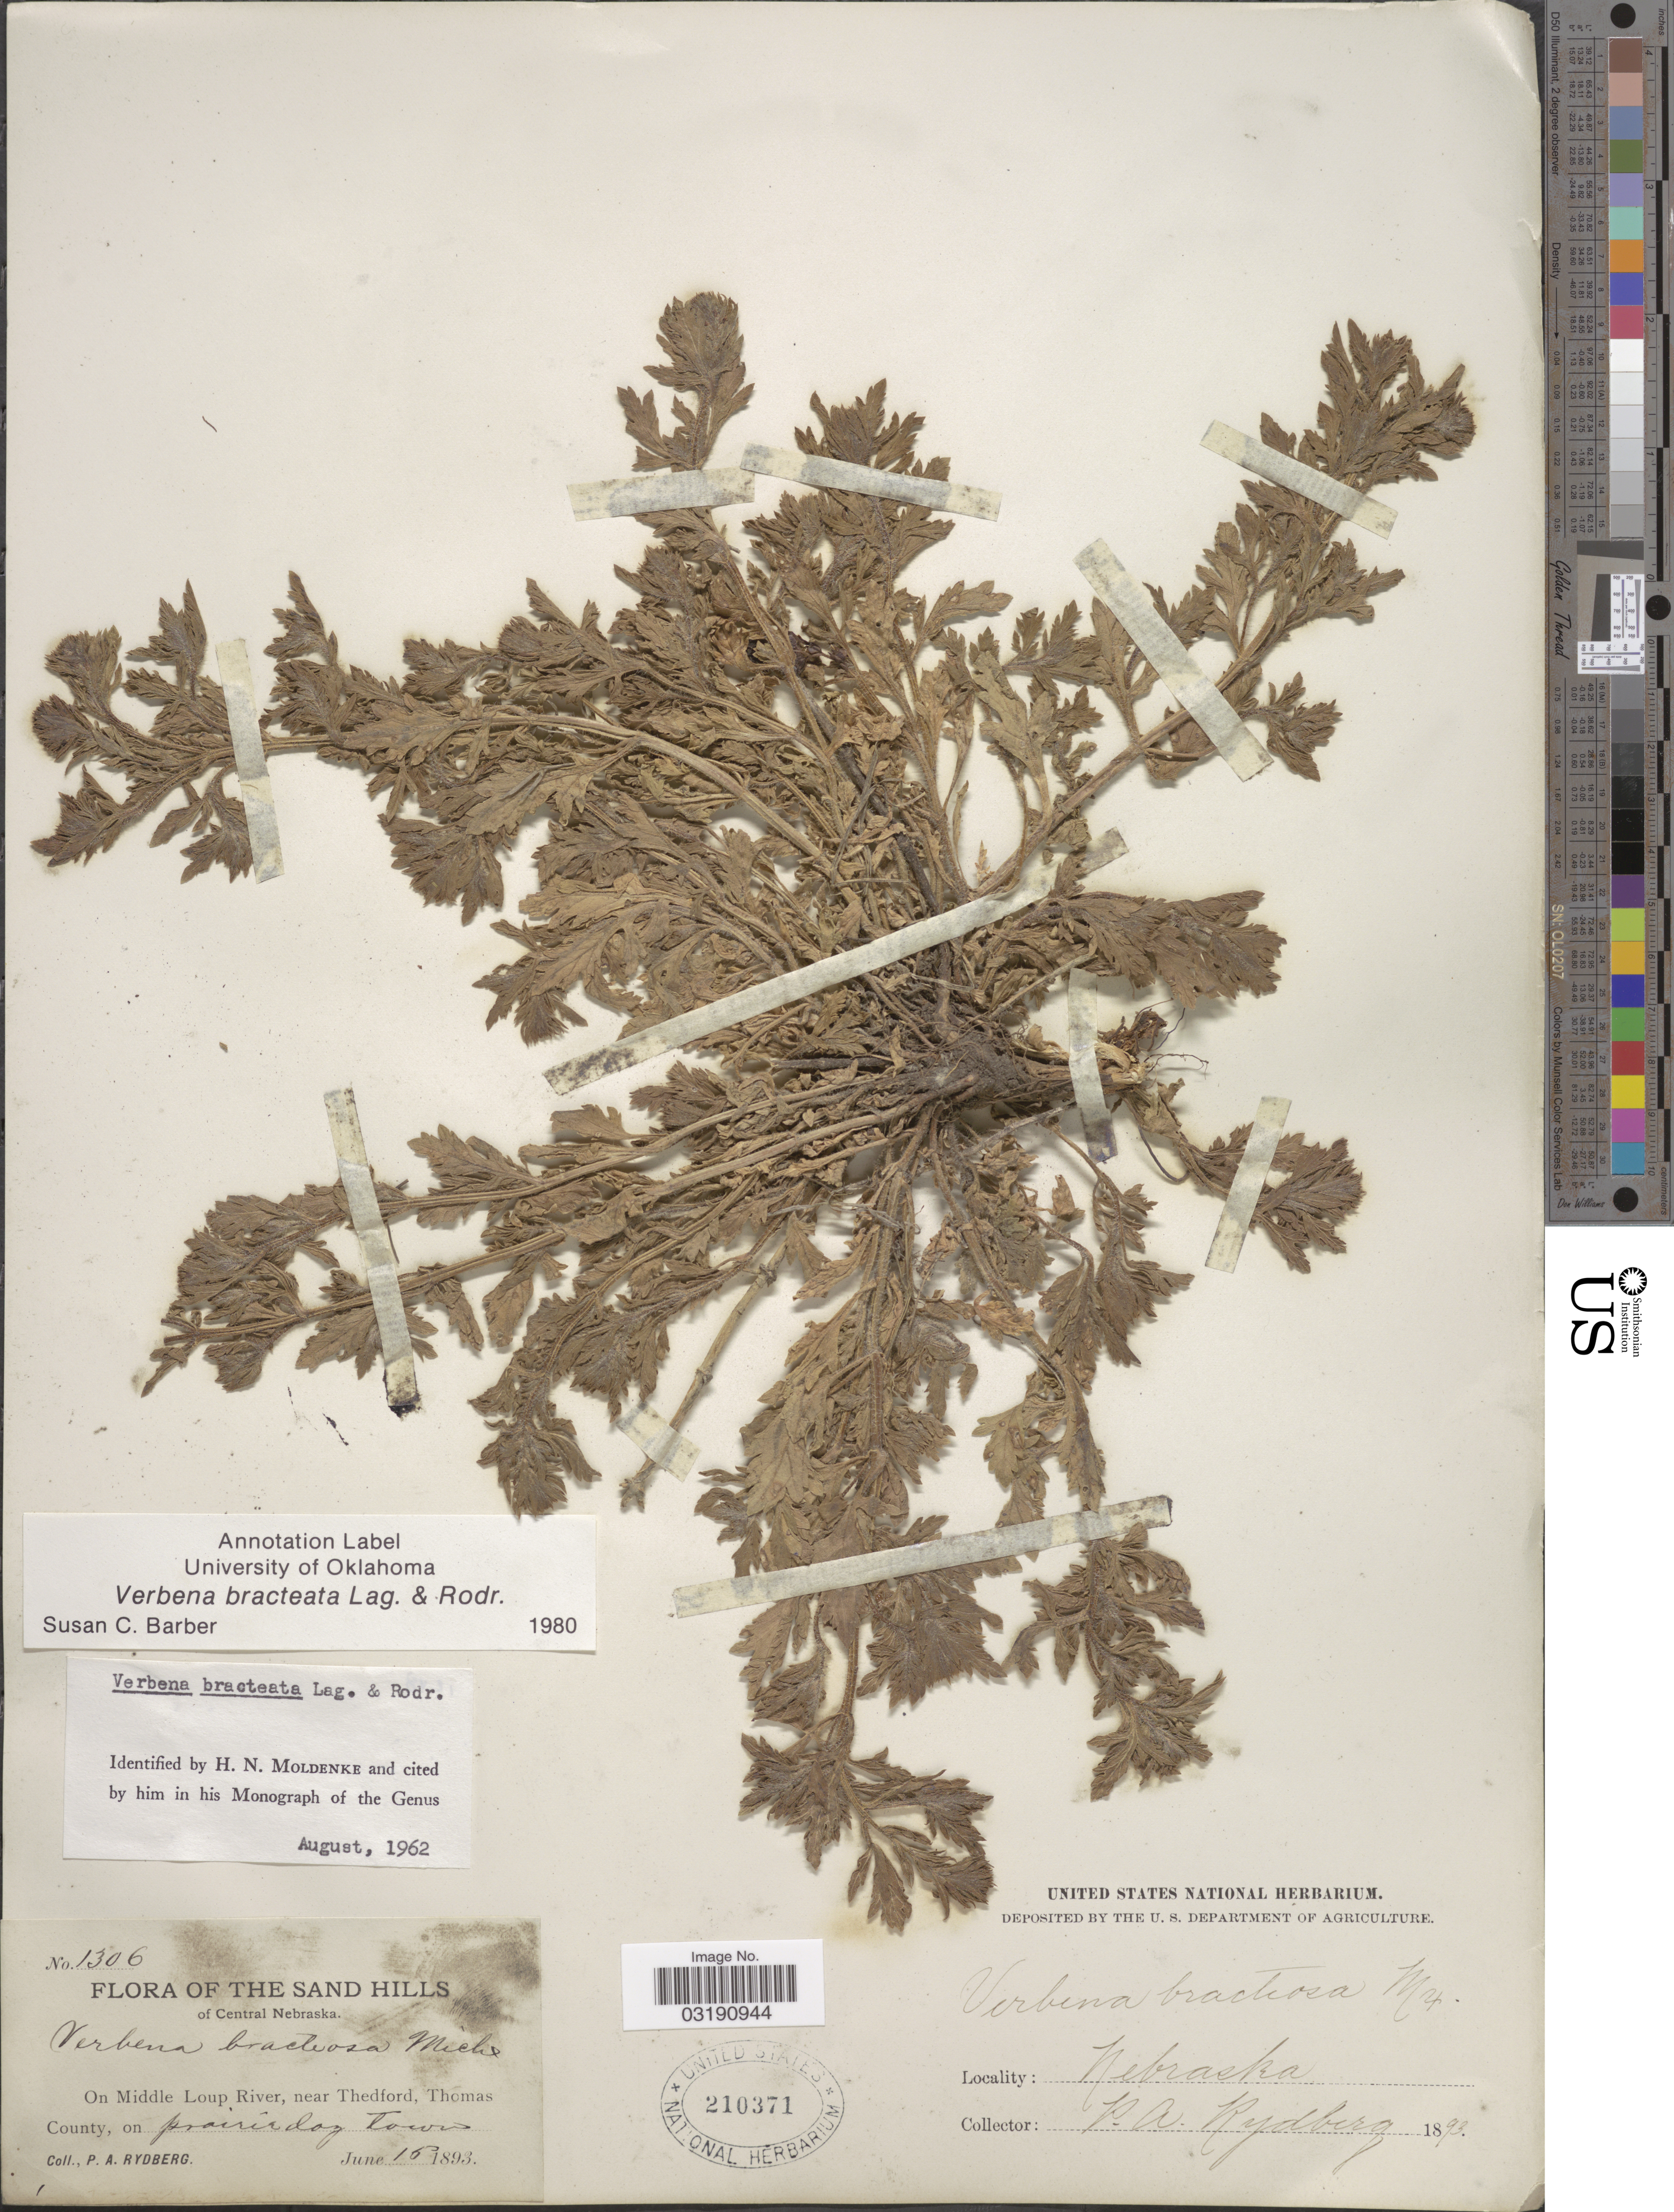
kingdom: Plantae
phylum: Tracheophyta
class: Magnoliopsida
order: Lamiales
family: Verbenaceae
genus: Verbena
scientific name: Verbena bracteata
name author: Cav. ex Lag. & Rodr.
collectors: P. A. Rydberg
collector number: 1306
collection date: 1893-06-15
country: United States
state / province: Nebraska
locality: The Sand Hills of Central Nebraska. On Middle Loup River, near Thedford, Thomas County, on prairie dog town.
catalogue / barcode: US 210371